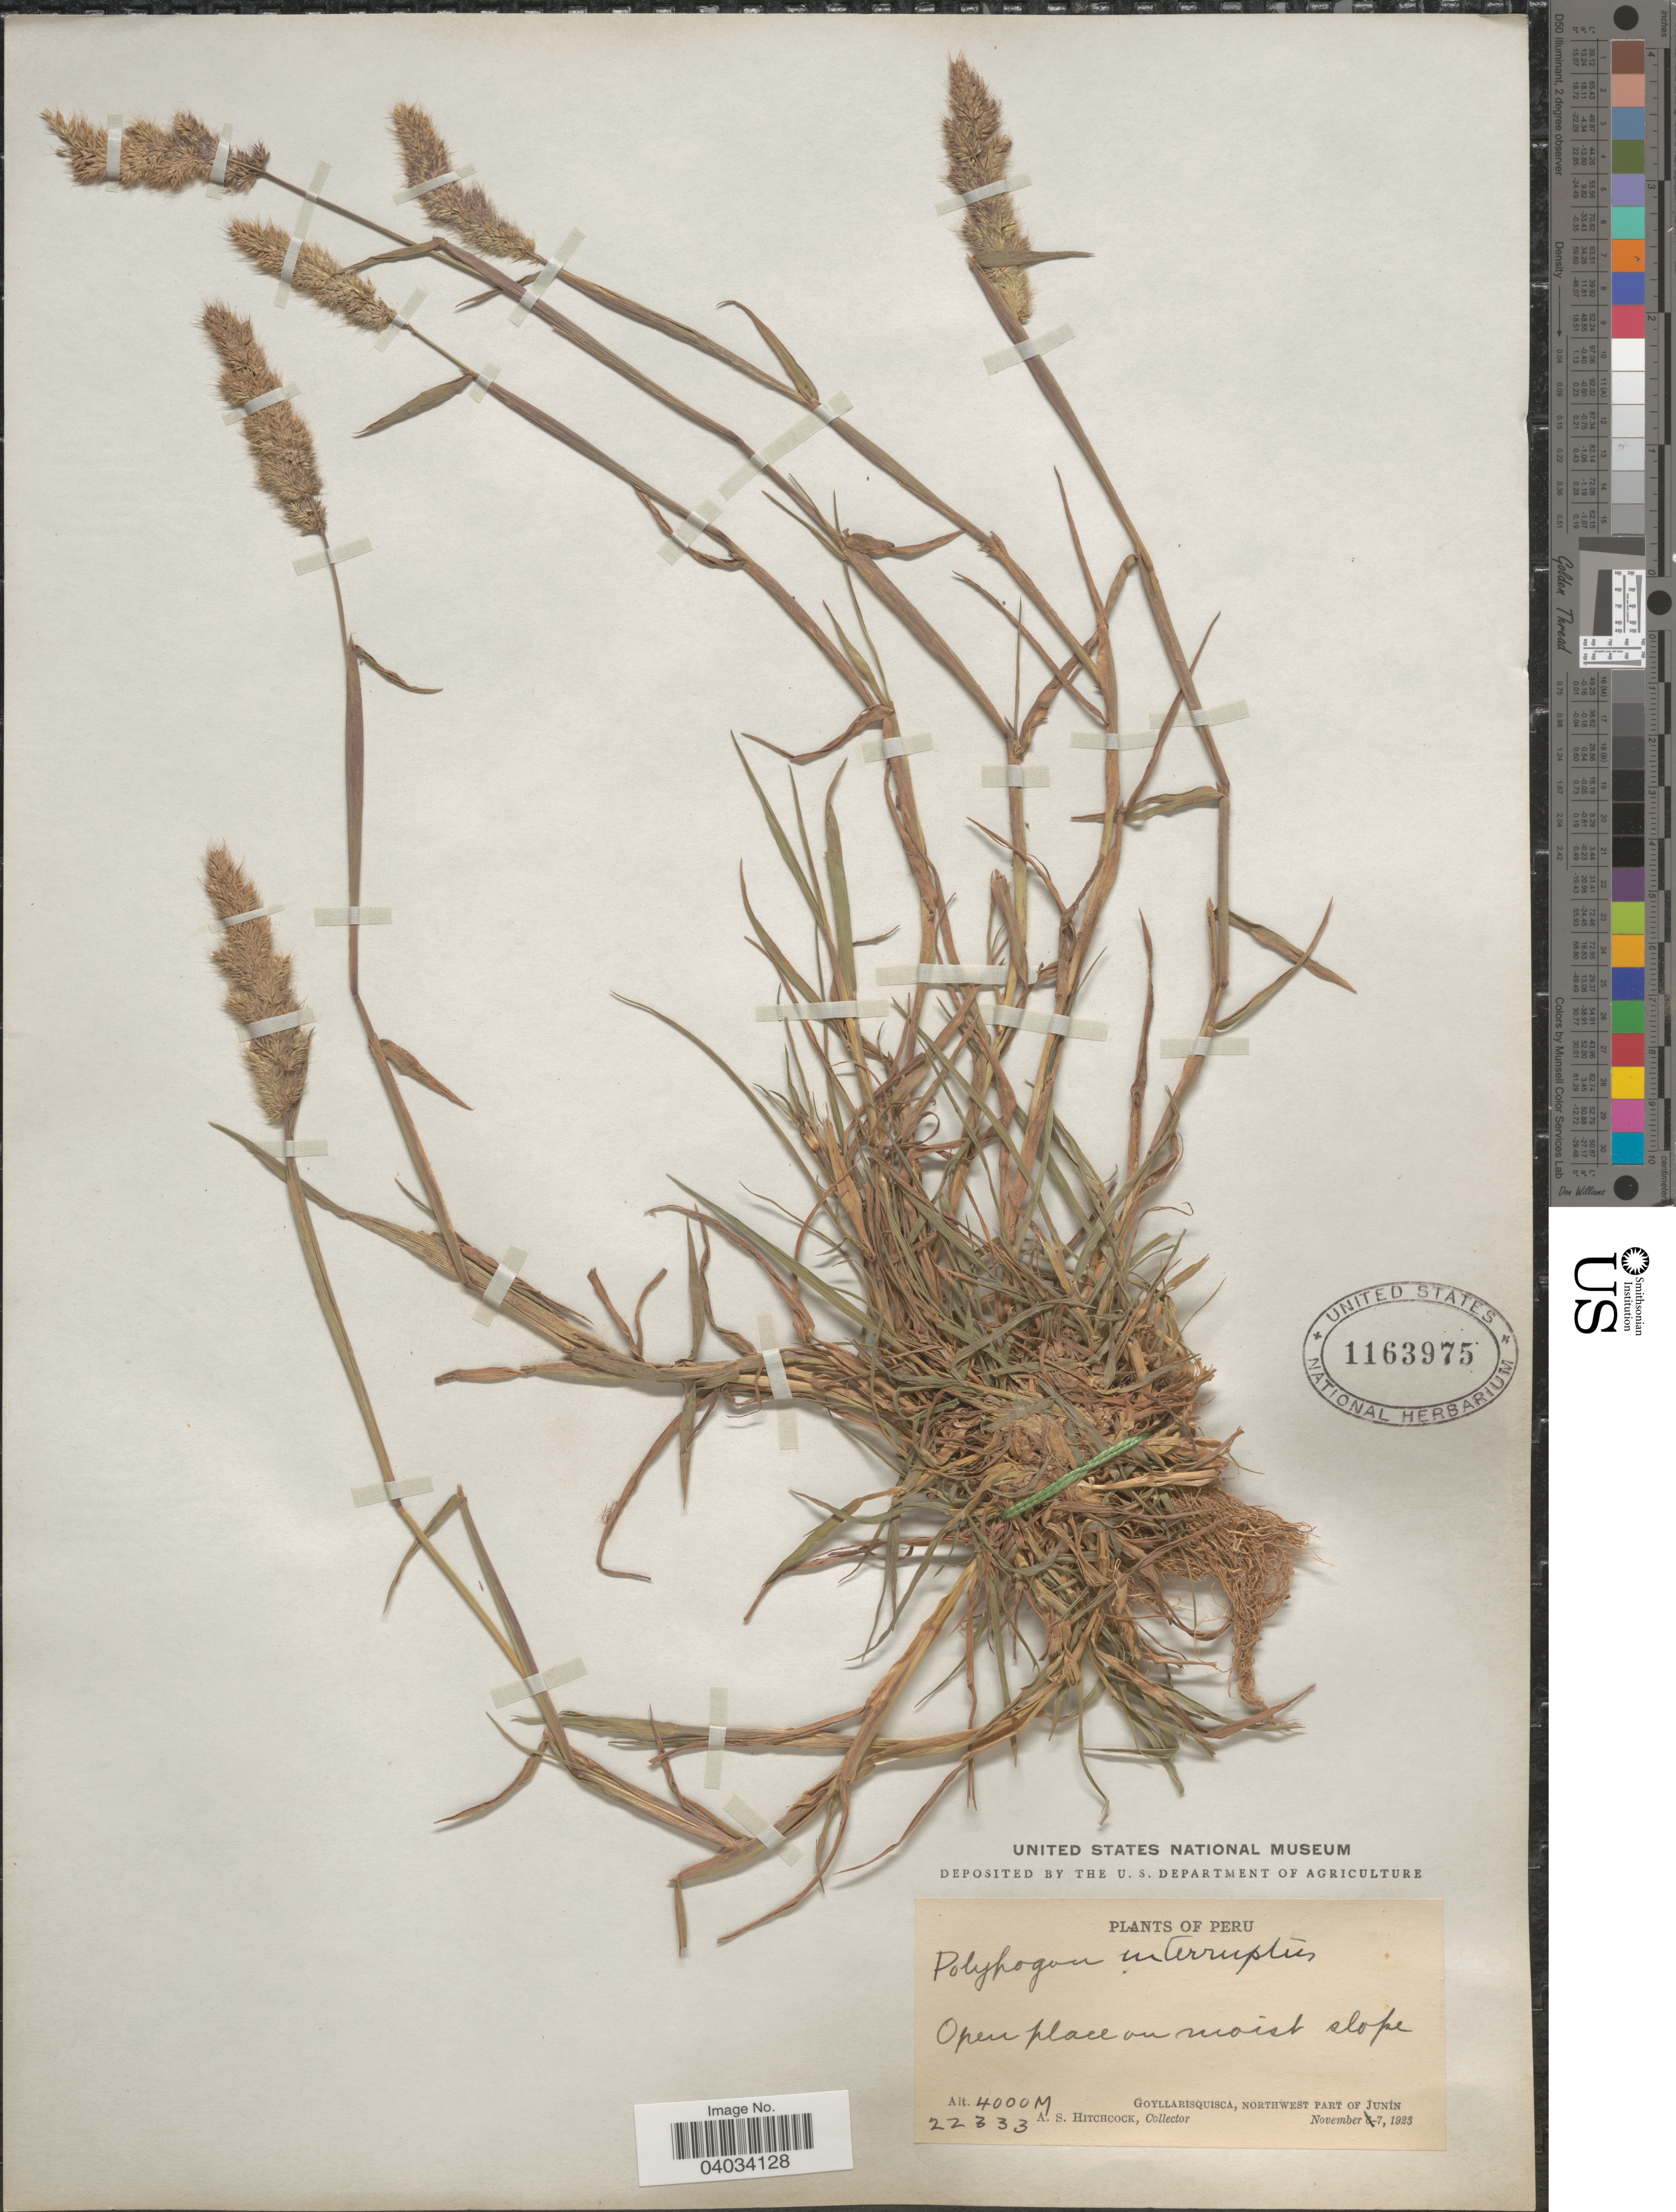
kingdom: Plantae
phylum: Tracheophyta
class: Liliopsida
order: Poales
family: Poaceae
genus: Polypogon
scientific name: Polypogon interruptus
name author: Kunth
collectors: A. S. Hitchcock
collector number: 22333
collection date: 1923-11-07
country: Peru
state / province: Junín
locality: Goyllarisquisca, Northwest Part of Junín.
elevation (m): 4000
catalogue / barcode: US 1163975